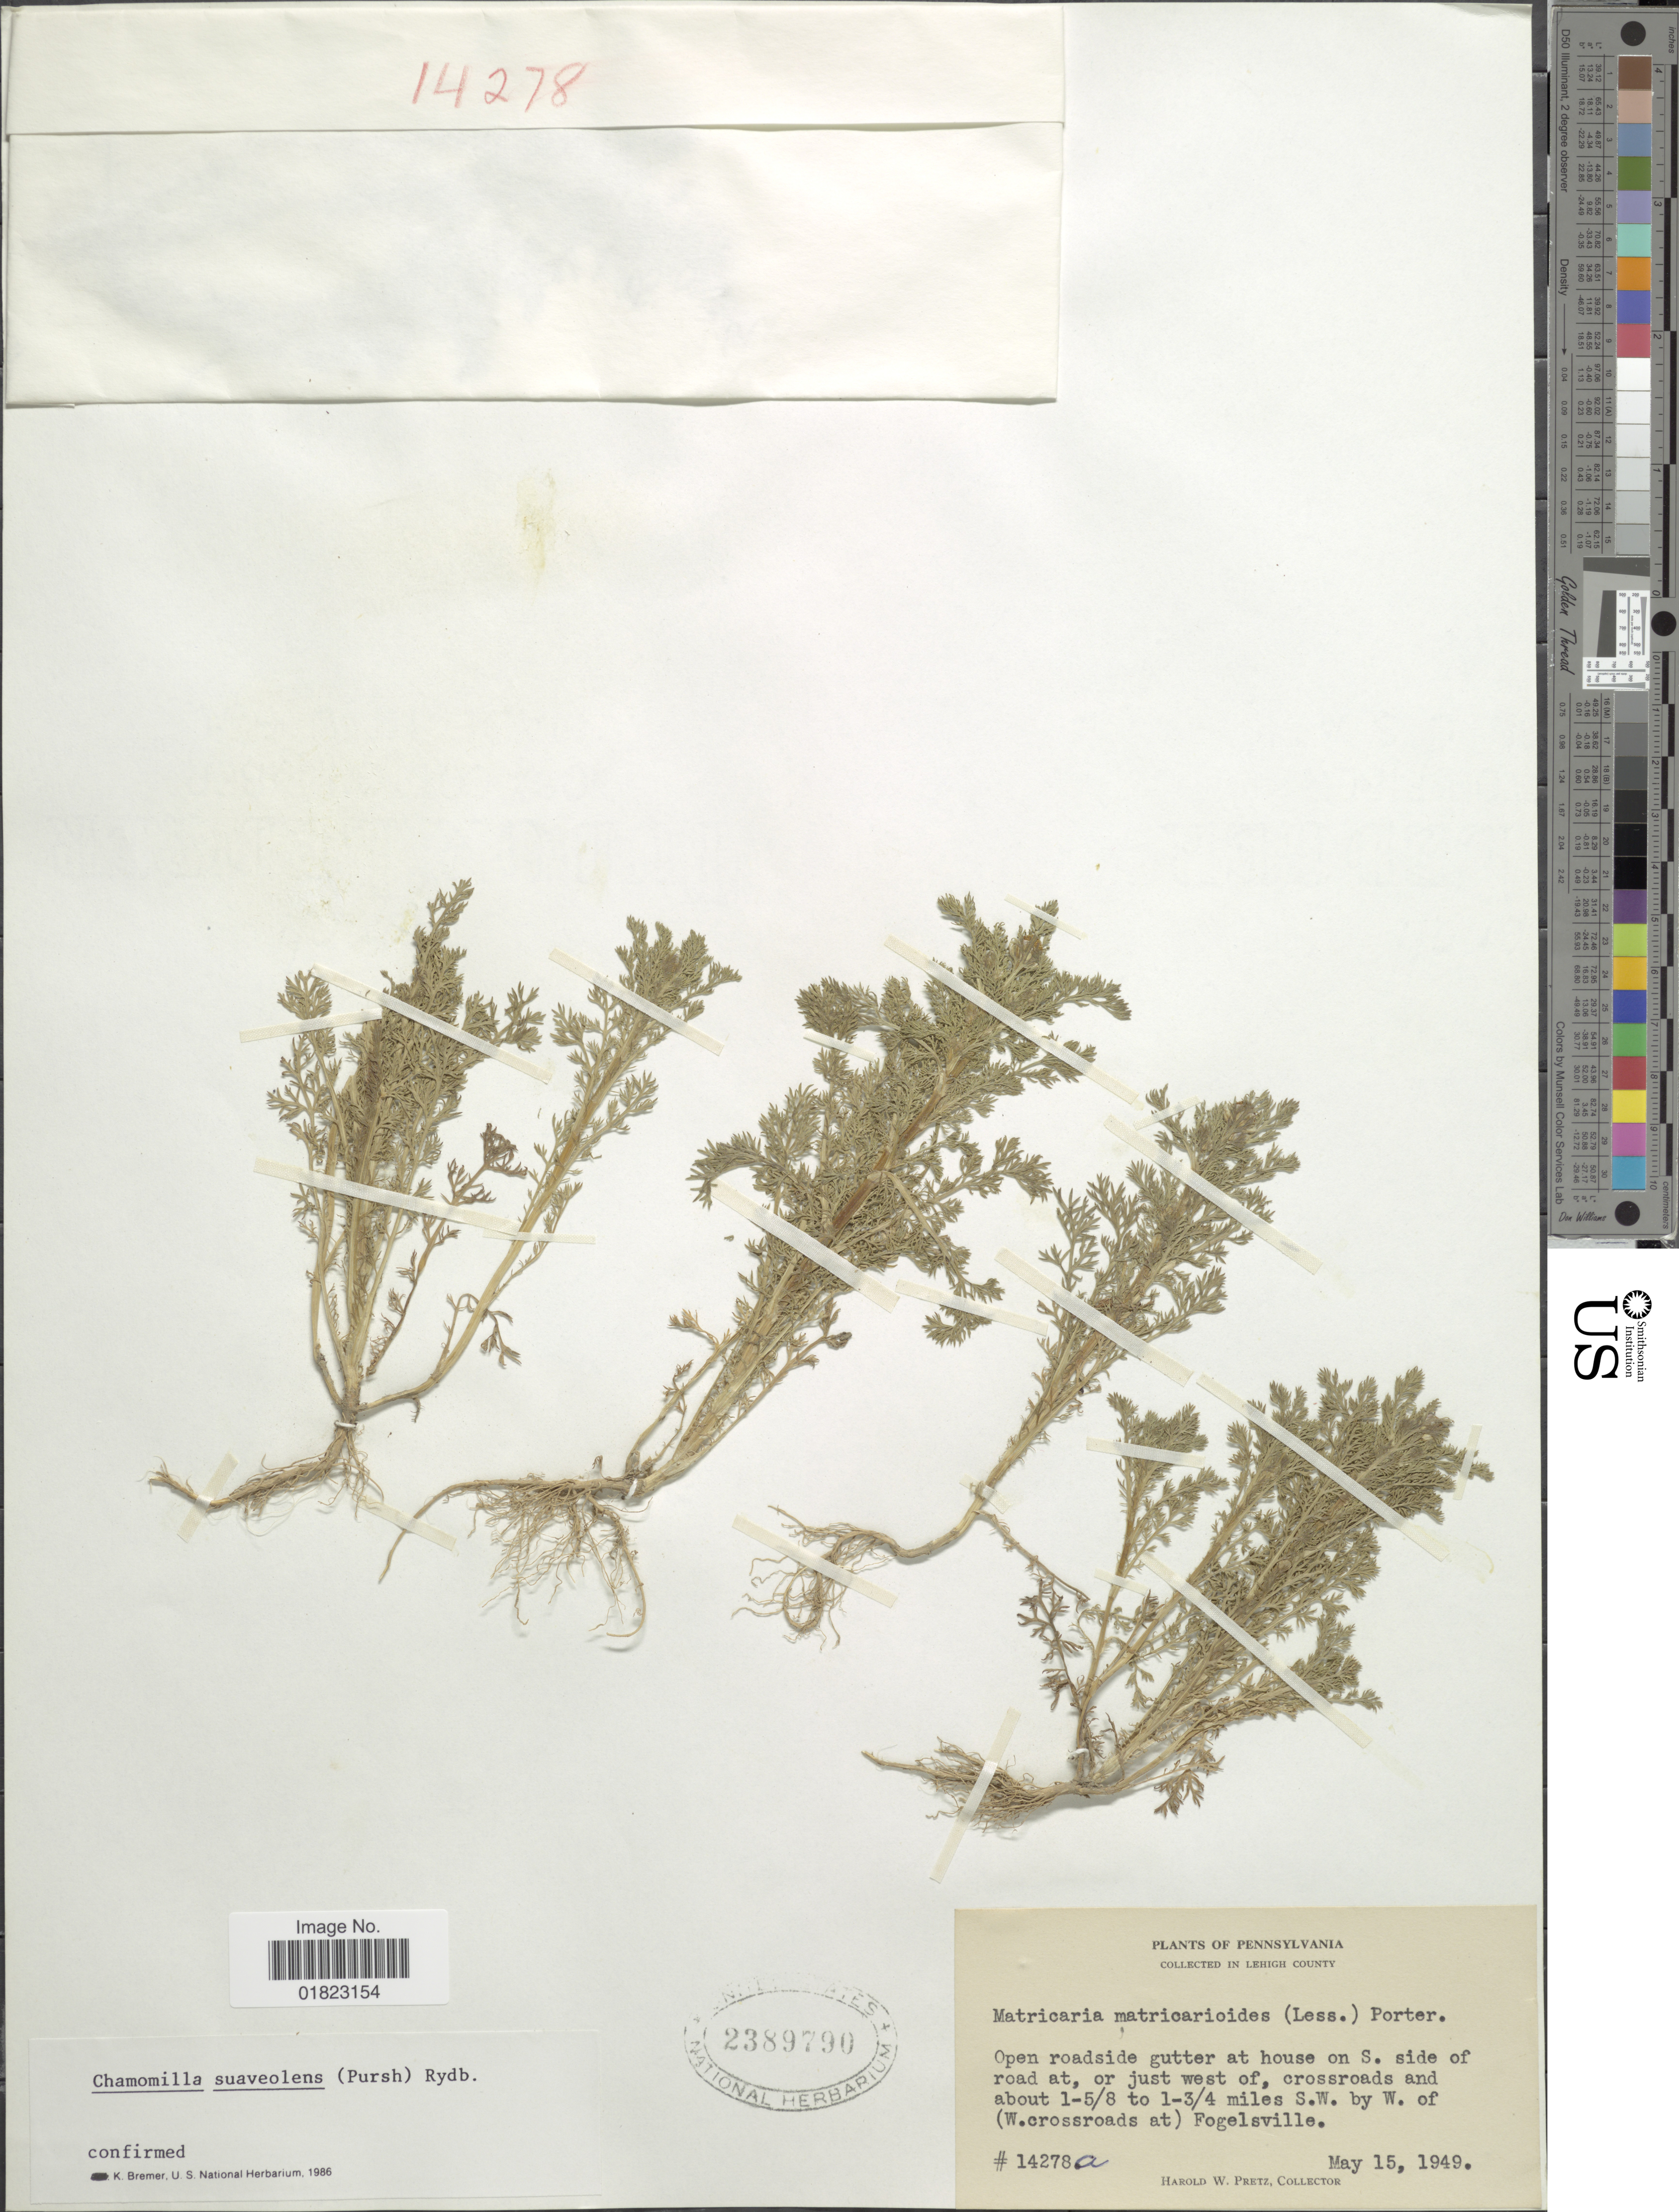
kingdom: Plantae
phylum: Tracheophyta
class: Magnoliopsida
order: Asterales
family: Asteraceae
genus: Matricaria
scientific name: Matricaria matricarioides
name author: (Less.) Porter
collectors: H. W. Pretz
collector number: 14278a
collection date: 1949-05-15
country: United States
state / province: Pennsylvania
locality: Lehigh County. Open roadside gutter at house on S. side of road at, or just west of, crossroads and about 1-5/8 to 1-3/4 miles S.W. by W. of (W. crossroads at ) Fogelsville.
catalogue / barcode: US 2389790